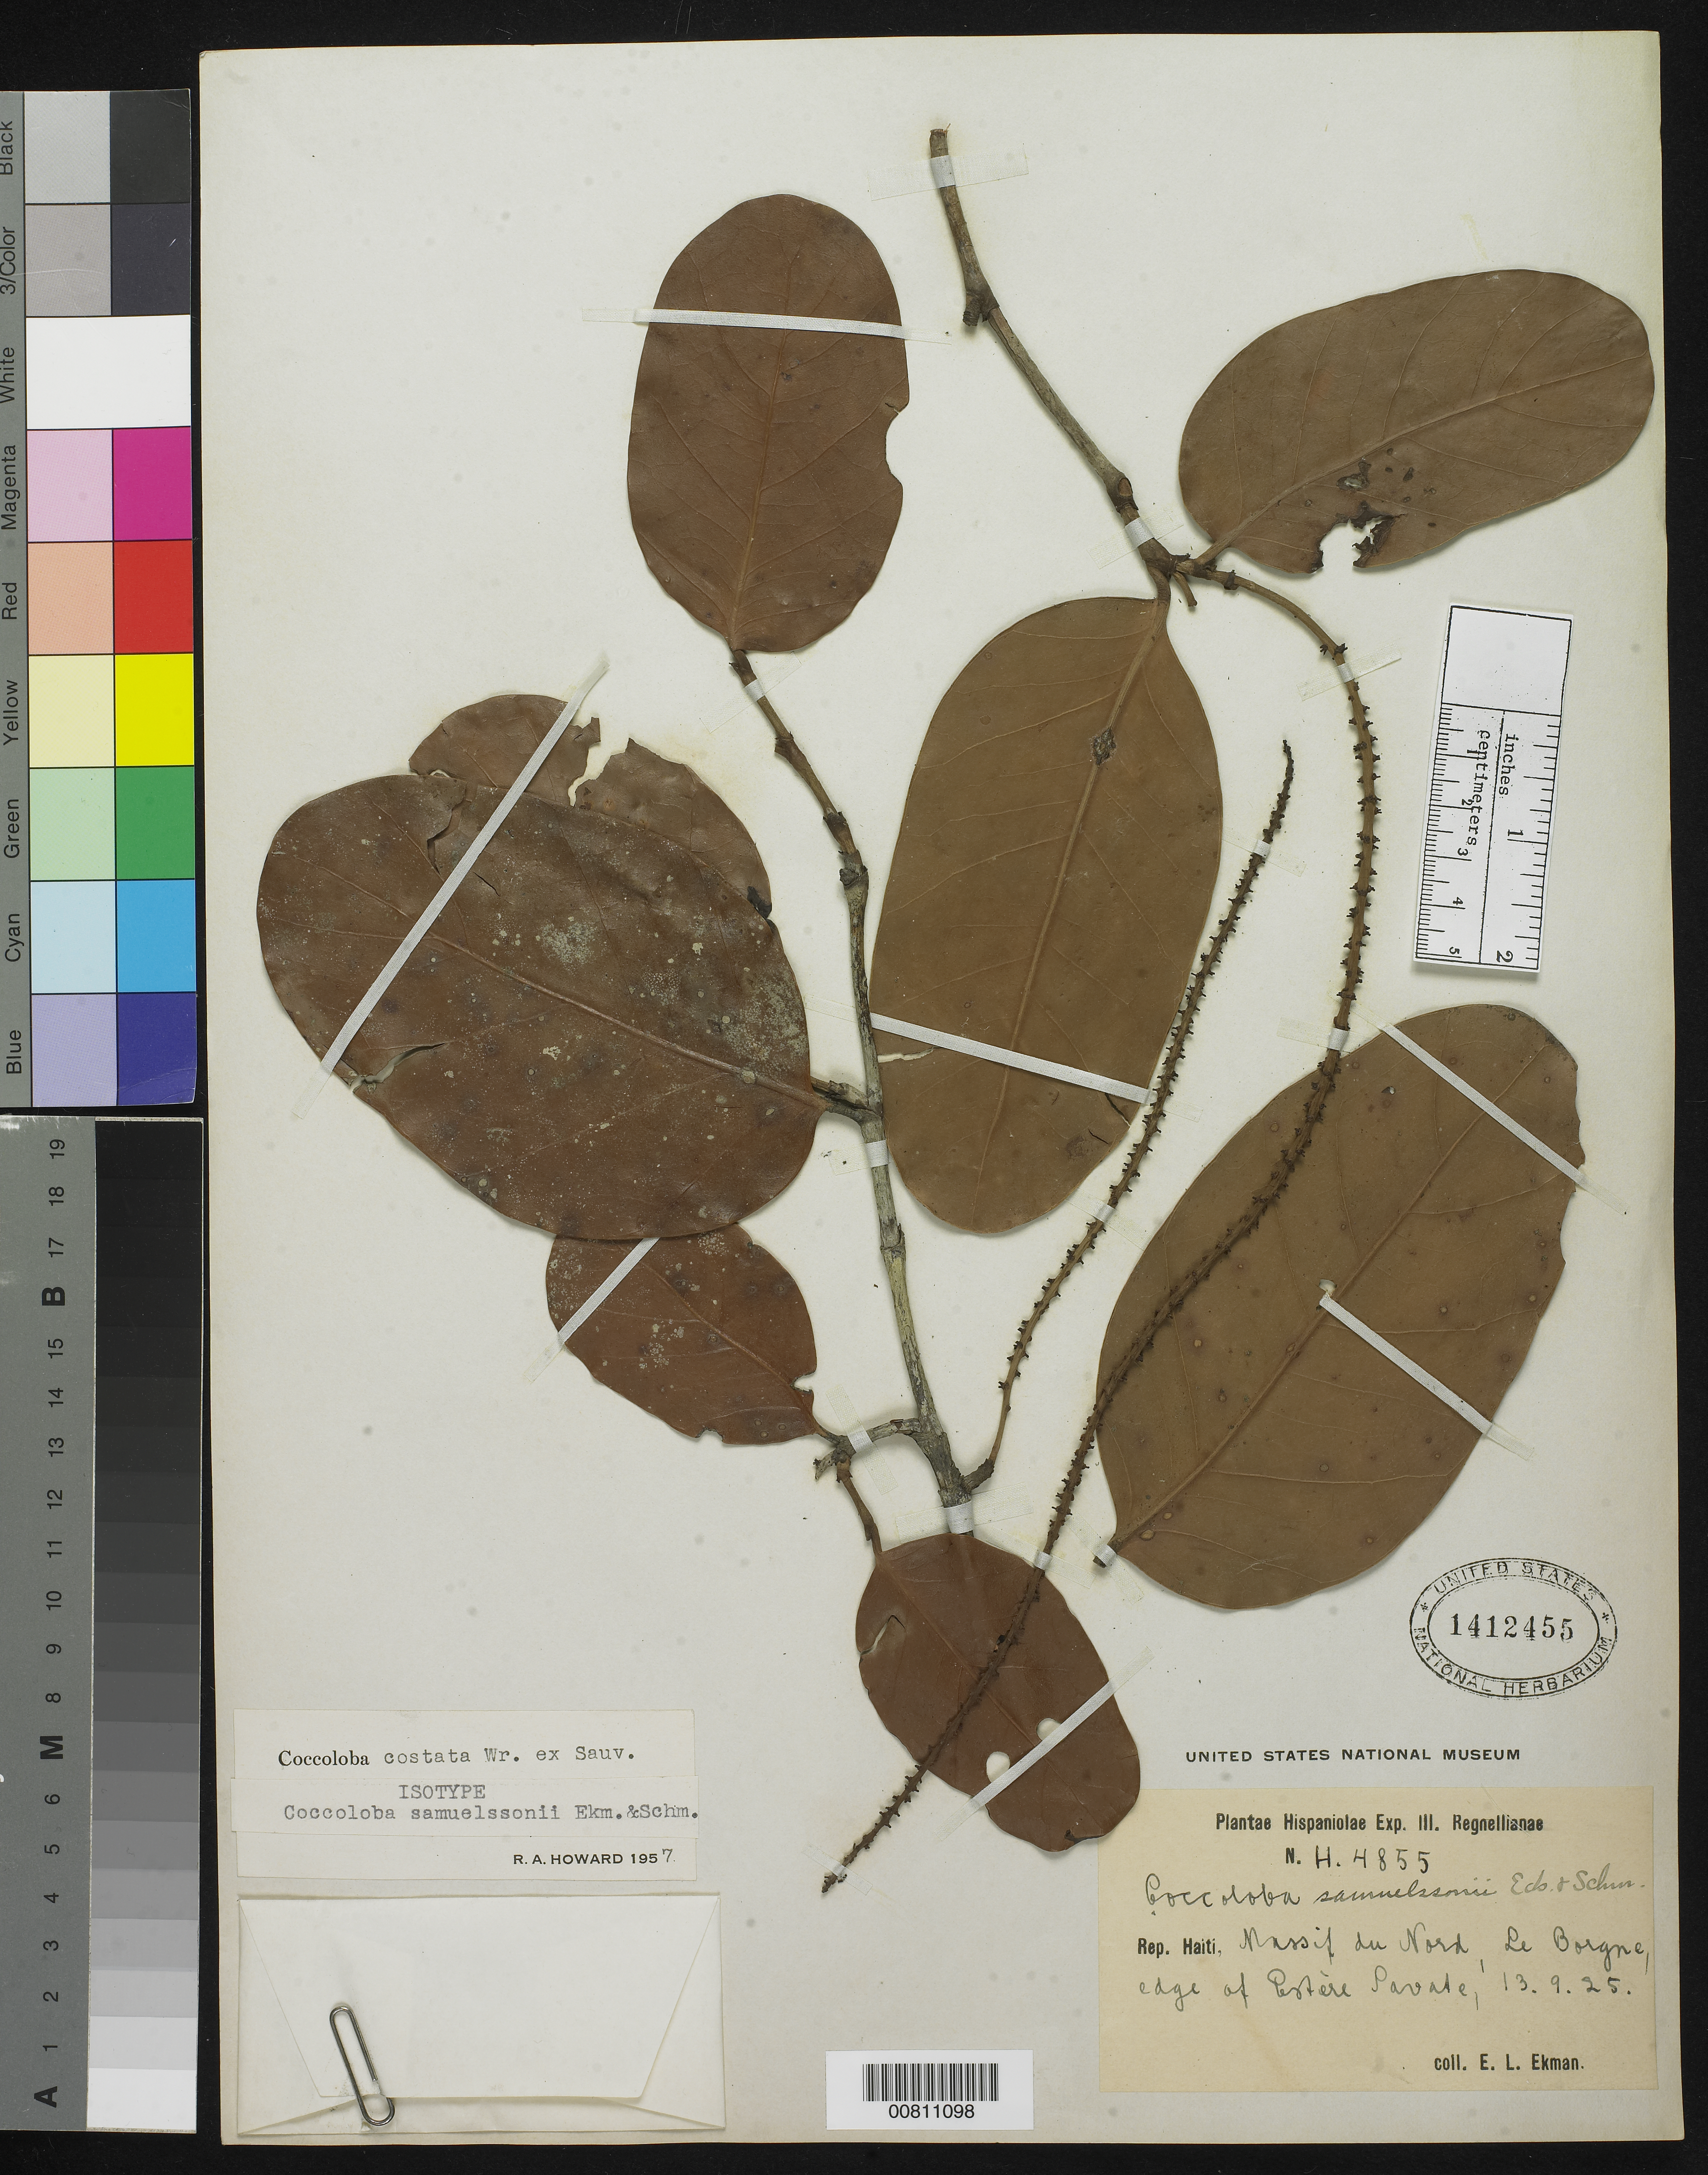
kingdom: Plantae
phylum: Tracheophyta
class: Magnoliopsida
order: Caryophyllales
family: Polygonaceae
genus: Coccoloba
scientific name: Coccoloba samuelssonii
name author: Ekman & O.C. Schmidt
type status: Isotype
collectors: E. L. Ekman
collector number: H 4855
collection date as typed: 13 Sep 1925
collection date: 1925-09-13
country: Haiti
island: Hispaniola Island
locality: Massif du Nord, Le Borgne, edge of Pestère Savale.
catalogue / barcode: US 1412455